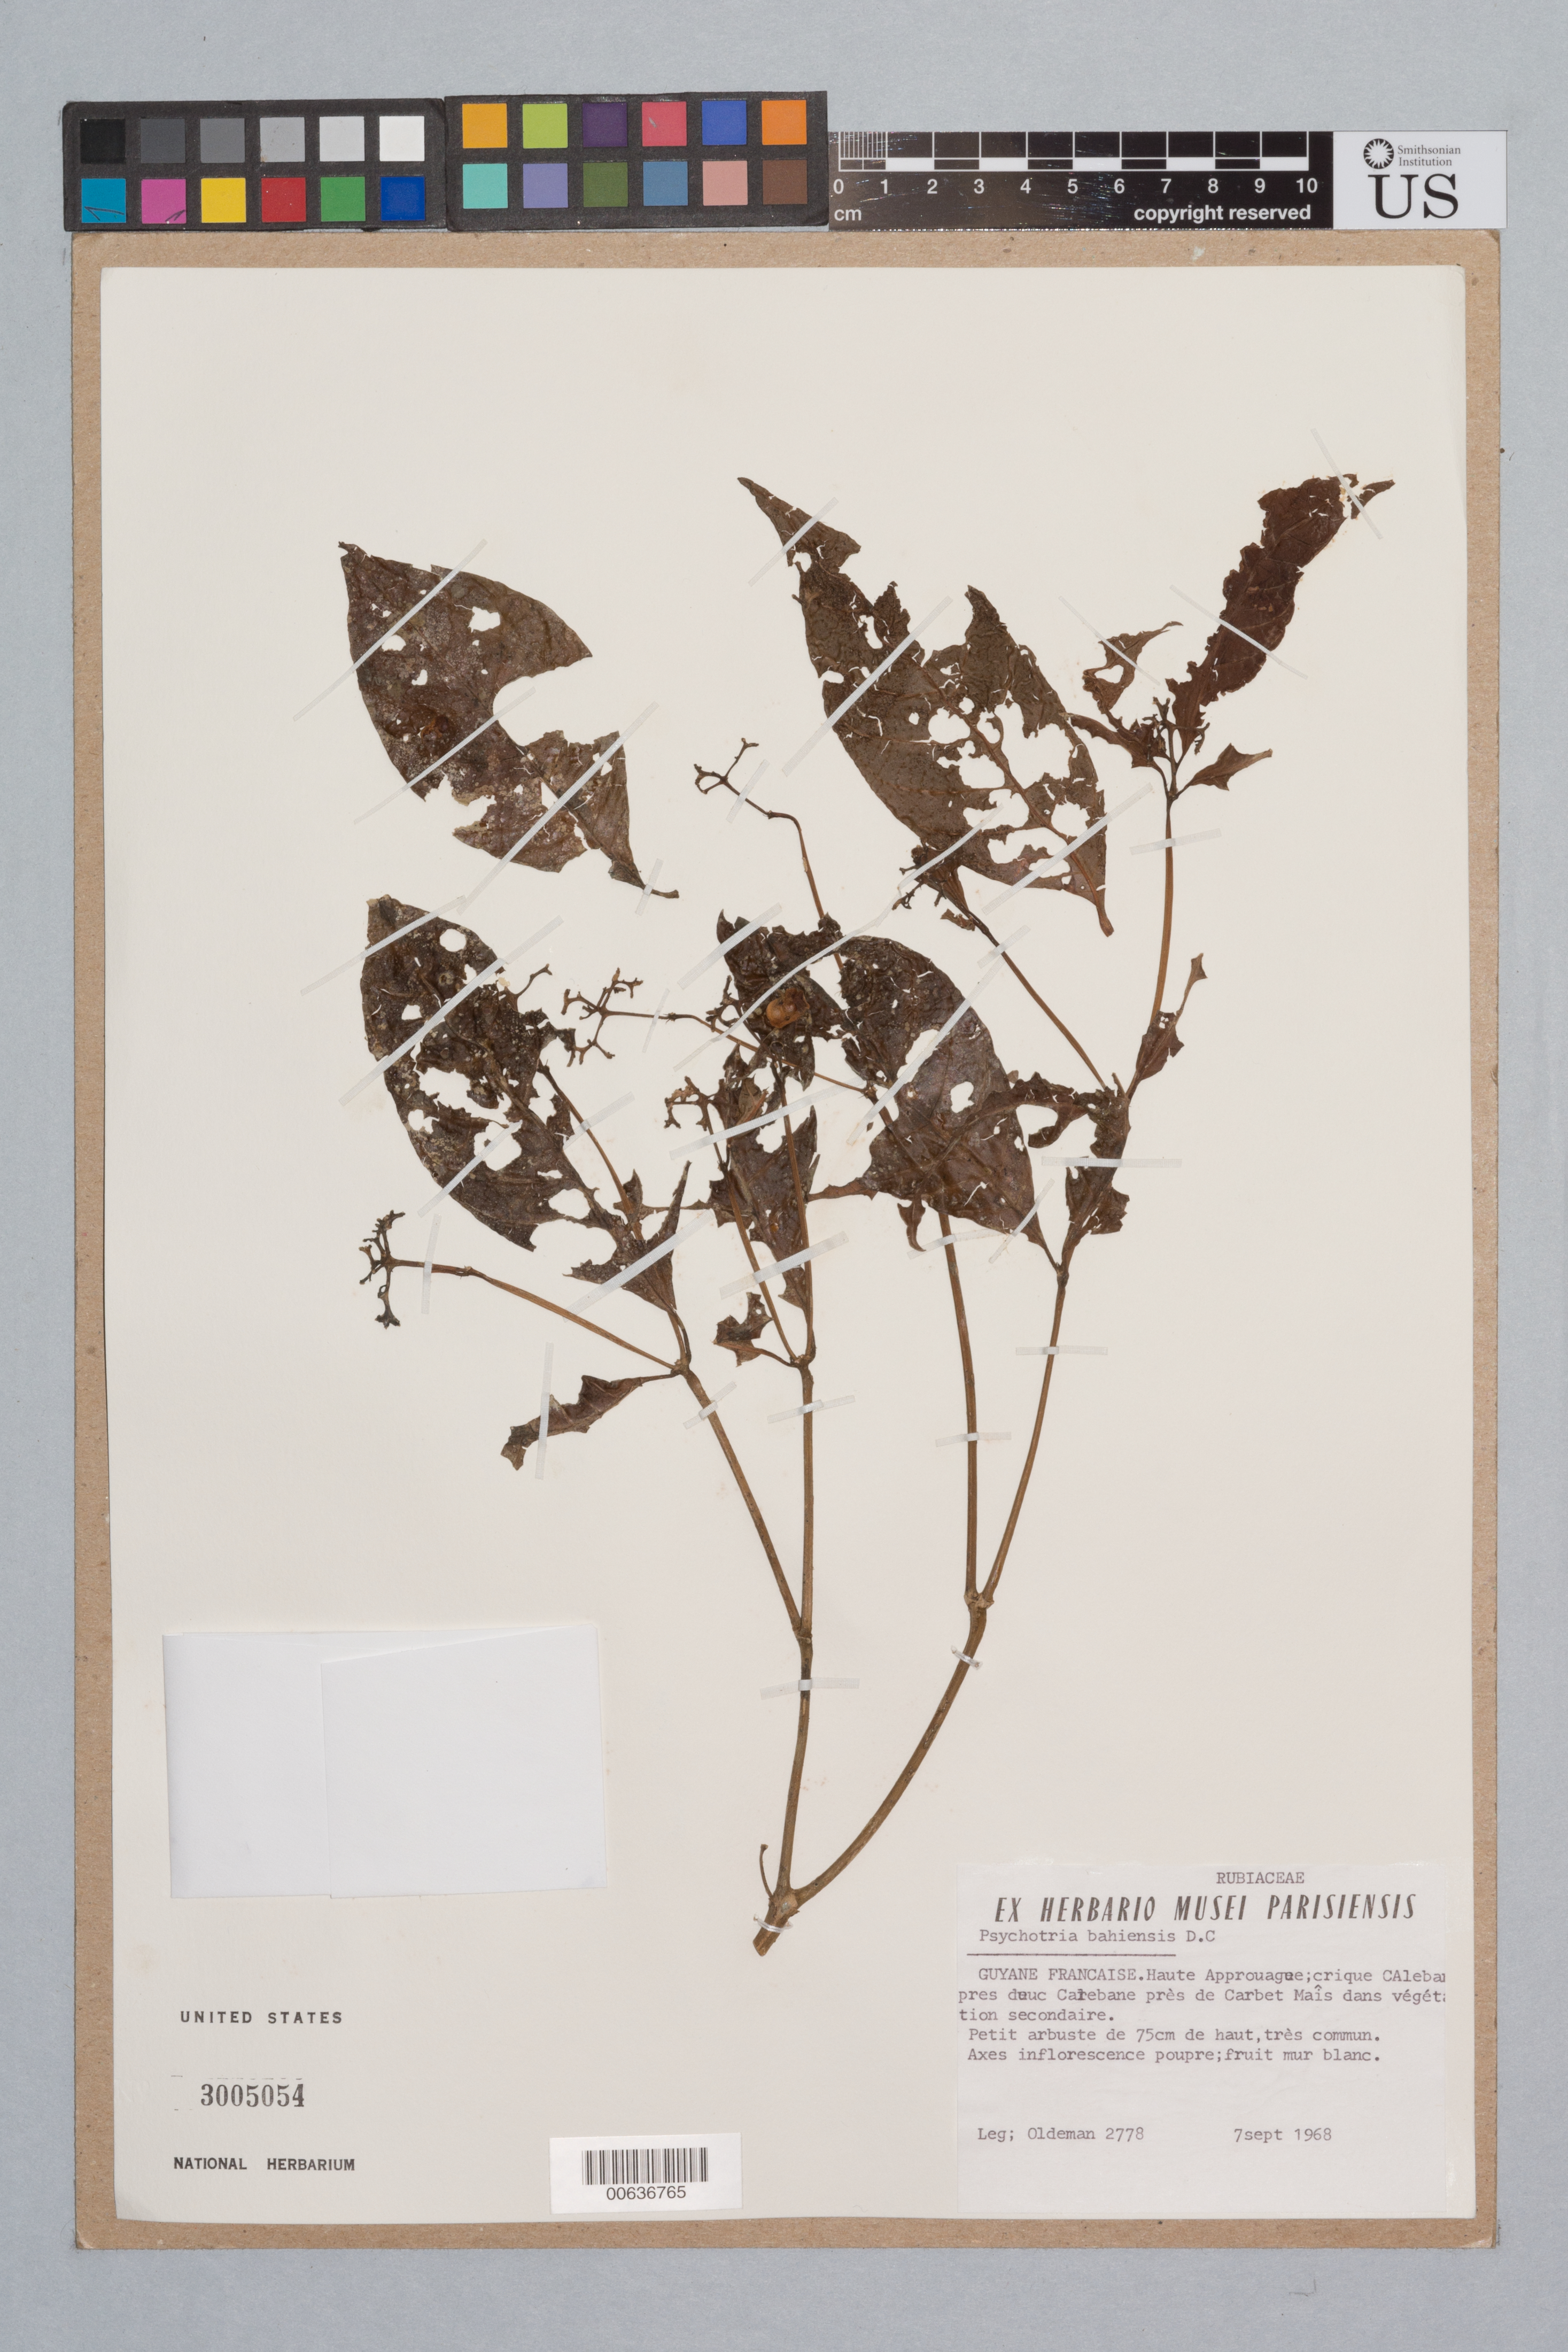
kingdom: Plantae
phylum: Tracheophyta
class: Magnoliopsida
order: Gentianales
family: Rubiaceae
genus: Psychotria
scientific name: Psychotria bahiensis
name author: DC.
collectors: R. Oldeman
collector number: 2778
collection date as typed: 7-Sep-68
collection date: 1968-09-07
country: French Guiana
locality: Haute Approuague, près de Carbet Mais, crique Calebasse pres du Carebane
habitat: Vegetation secondaire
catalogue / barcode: US 3005054